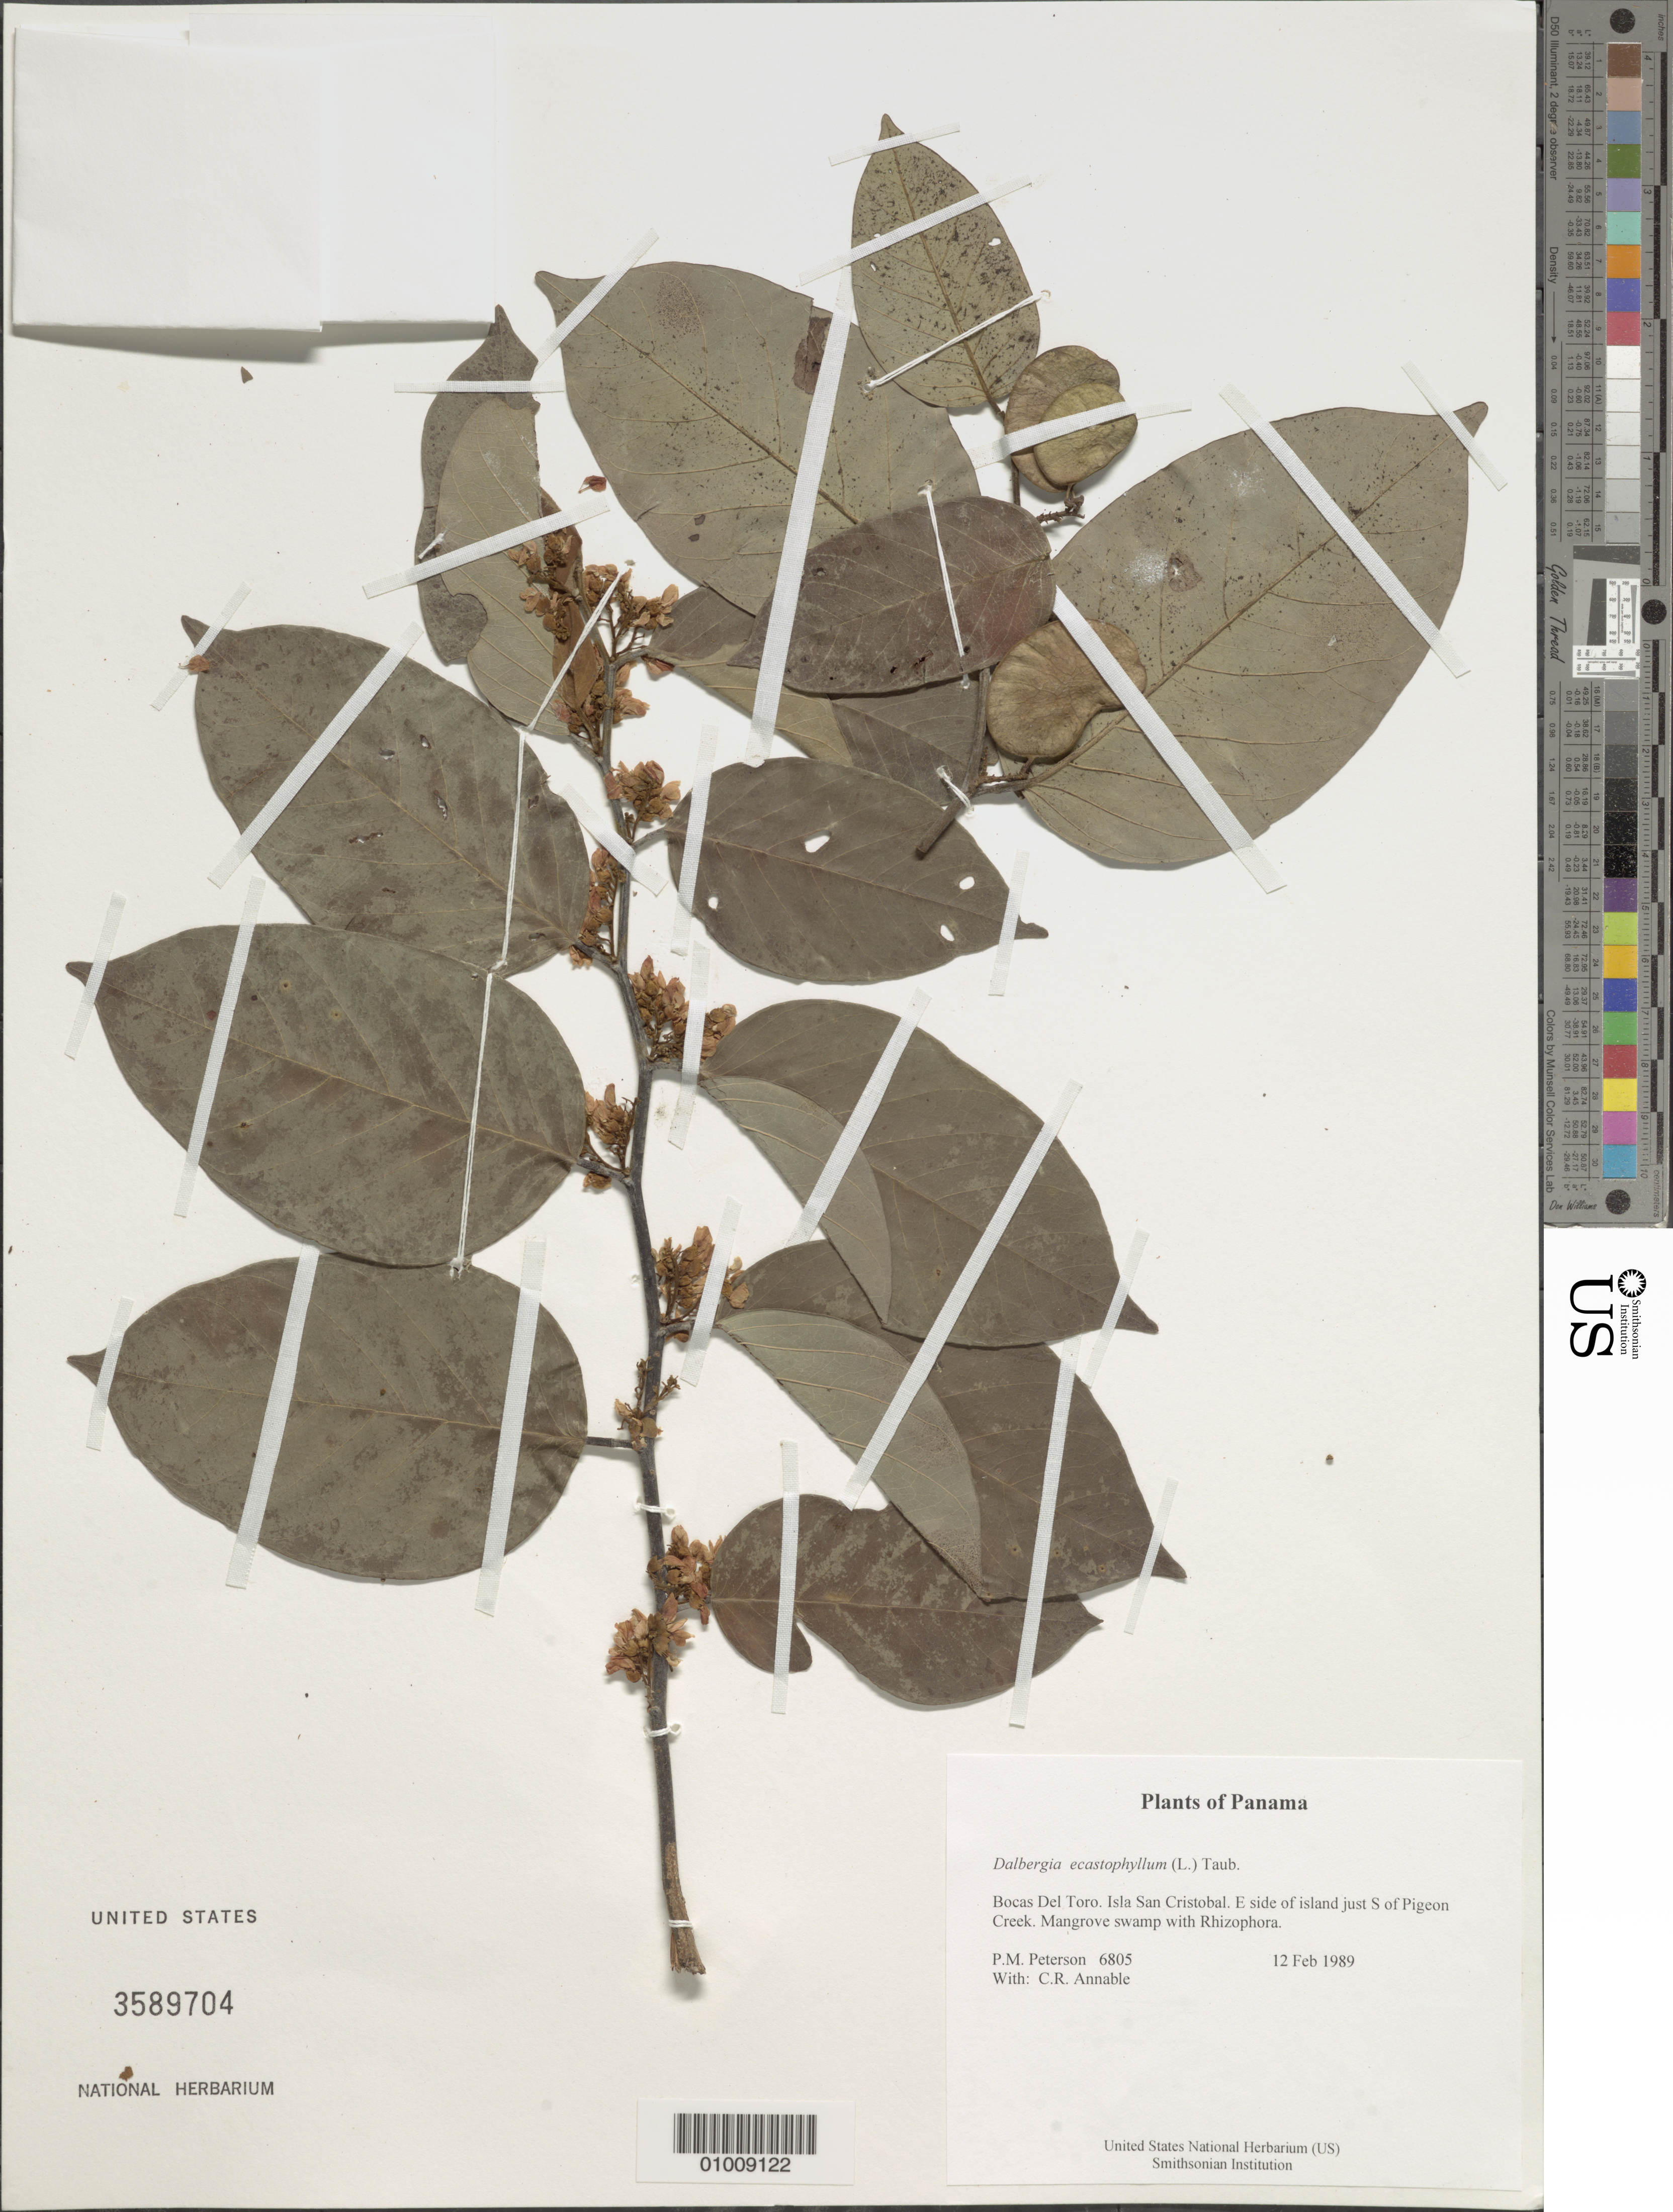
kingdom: Plantae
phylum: Tracheophyta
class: Magnoliopsida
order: Fabales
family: Fabaceae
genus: Dalbergia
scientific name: Dalbergia ecastaphyllum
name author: (L.) Taub.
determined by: Liesner, R. L.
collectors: P. M. Peterson & C. R. Annable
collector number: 06805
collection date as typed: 12 Feb 1989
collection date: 1989-02-12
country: Panama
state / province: Bocas del Toro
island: San Cristobal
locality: E side of island just S of Pigeon Creek.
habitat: Mangrove swamp with Rhizophora.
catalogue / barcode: US 3589704